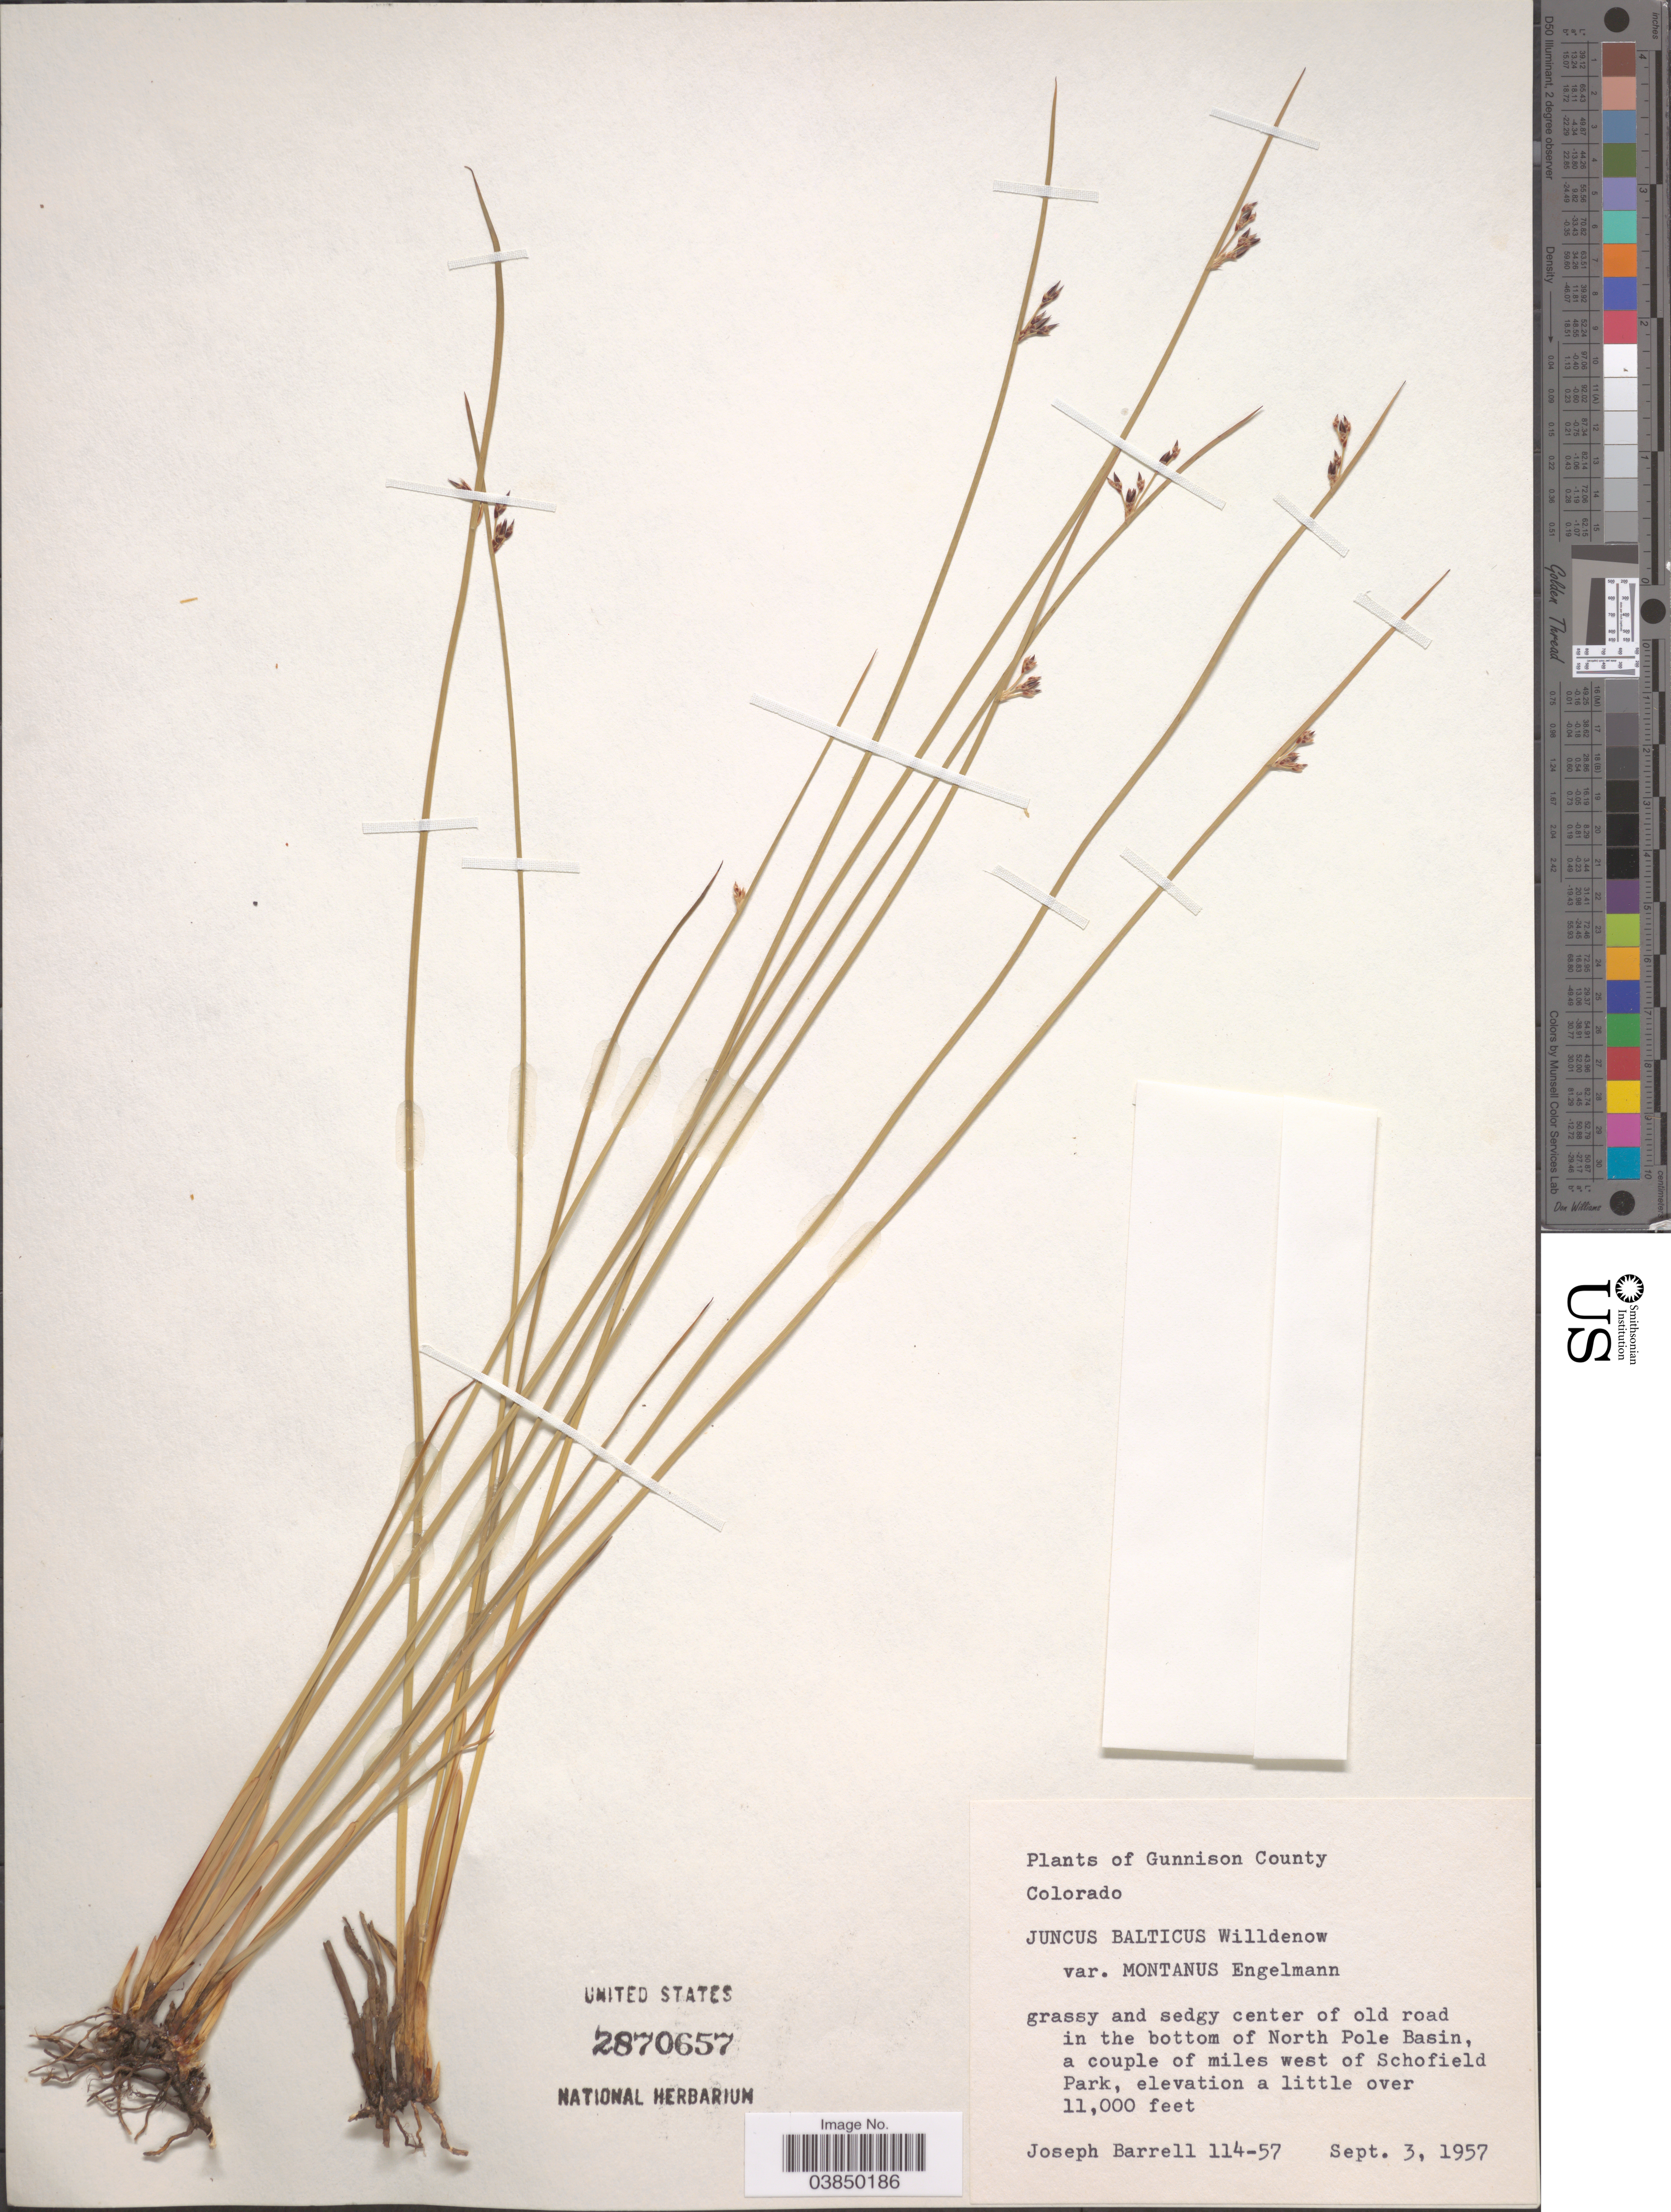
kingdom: Plantae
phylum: Tracheophyta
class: Liliopsida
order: Poales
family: Juncaceae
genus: Juncus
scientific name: Juncus balticus var. montanus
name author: Engelm.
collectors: J. Barrell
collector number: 114-57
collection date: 1957-09-03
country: United States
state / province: Colorado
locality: Gunnison County. Grassy and sedgy center of old road in the bottom of North Pole Basin, a couple of miles west of Schofield Park.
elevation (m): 3353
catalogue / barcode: US 2870657